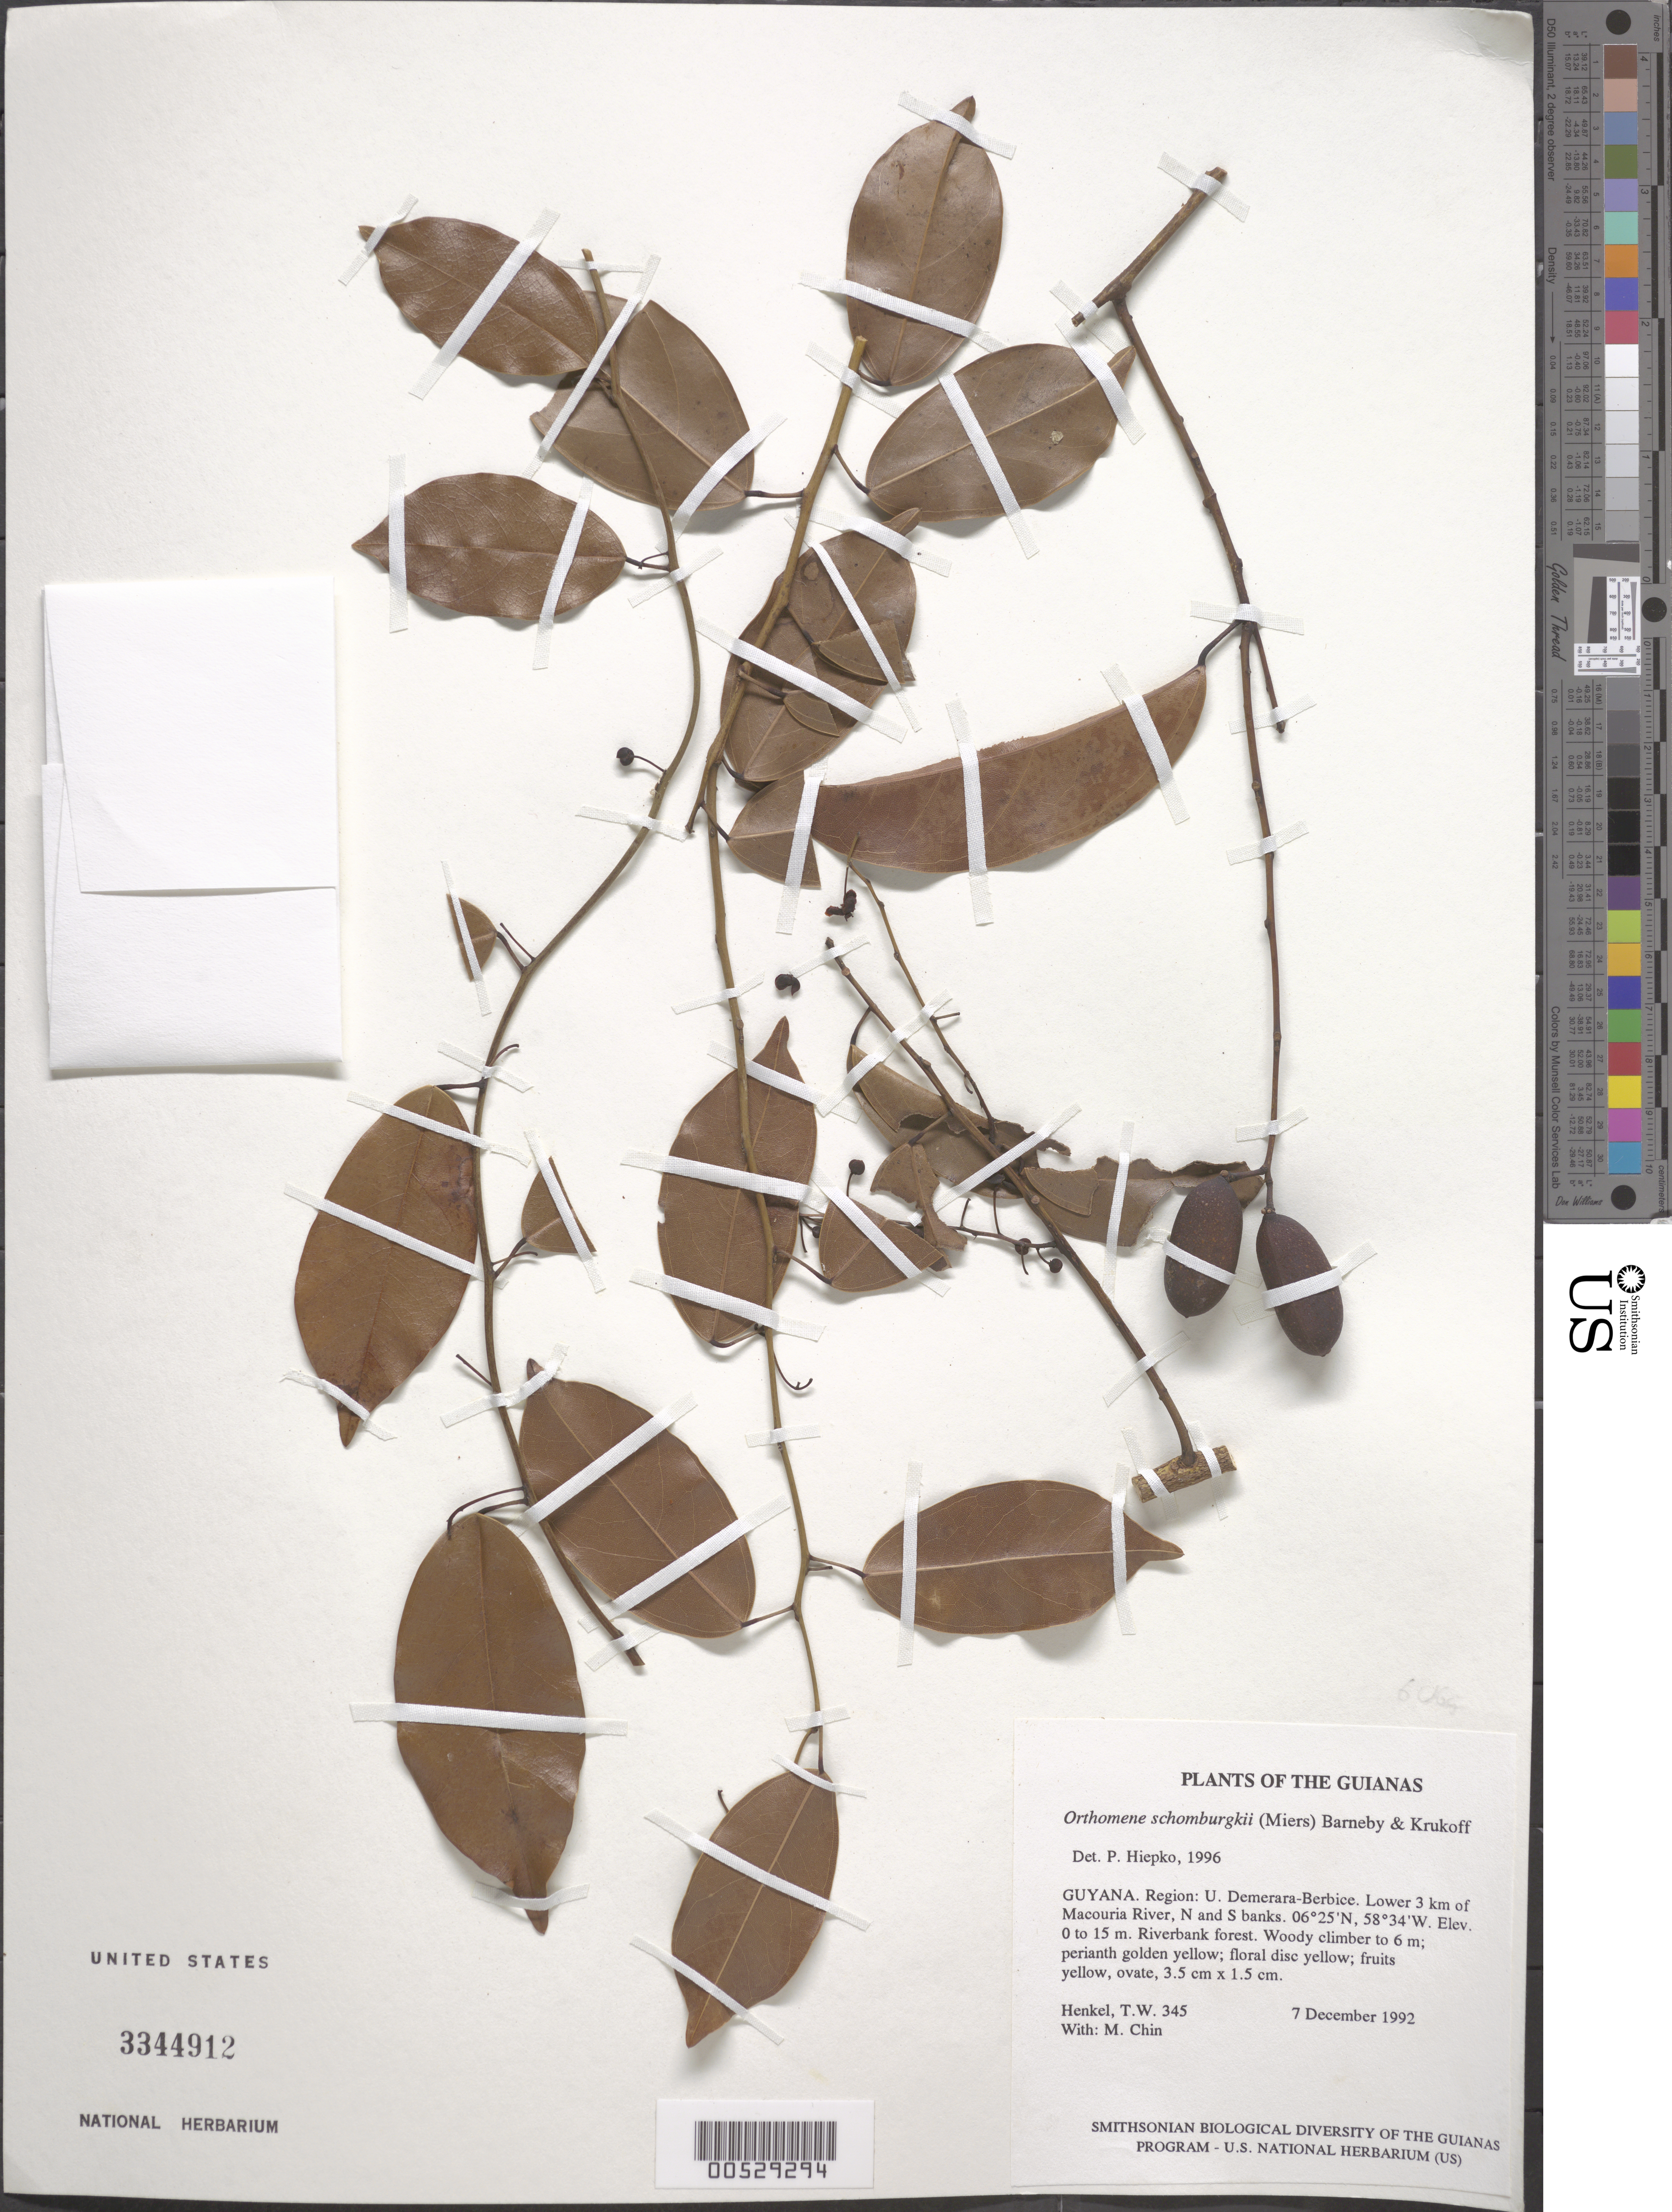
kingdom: Plantae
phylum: Tracheophyta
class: Magnoliopsida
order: Ranunculales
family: Menispermaceae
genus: Anomospermum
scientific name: Anomospermum schomburgkii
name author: Miers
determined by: Strong, Mark T., (BOT), Smithsonian Institution - National Museum of Natural History (UNITED STATES)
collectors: T. Henkel & M. Chin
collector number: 345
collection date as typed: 7 December 1992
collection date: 1992-12-07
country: Guyana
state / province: U. Demerara-Berbice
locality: Lower 3 km of Macouria River, N and S banks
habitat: Riverbank forest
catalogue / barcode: US 3344912